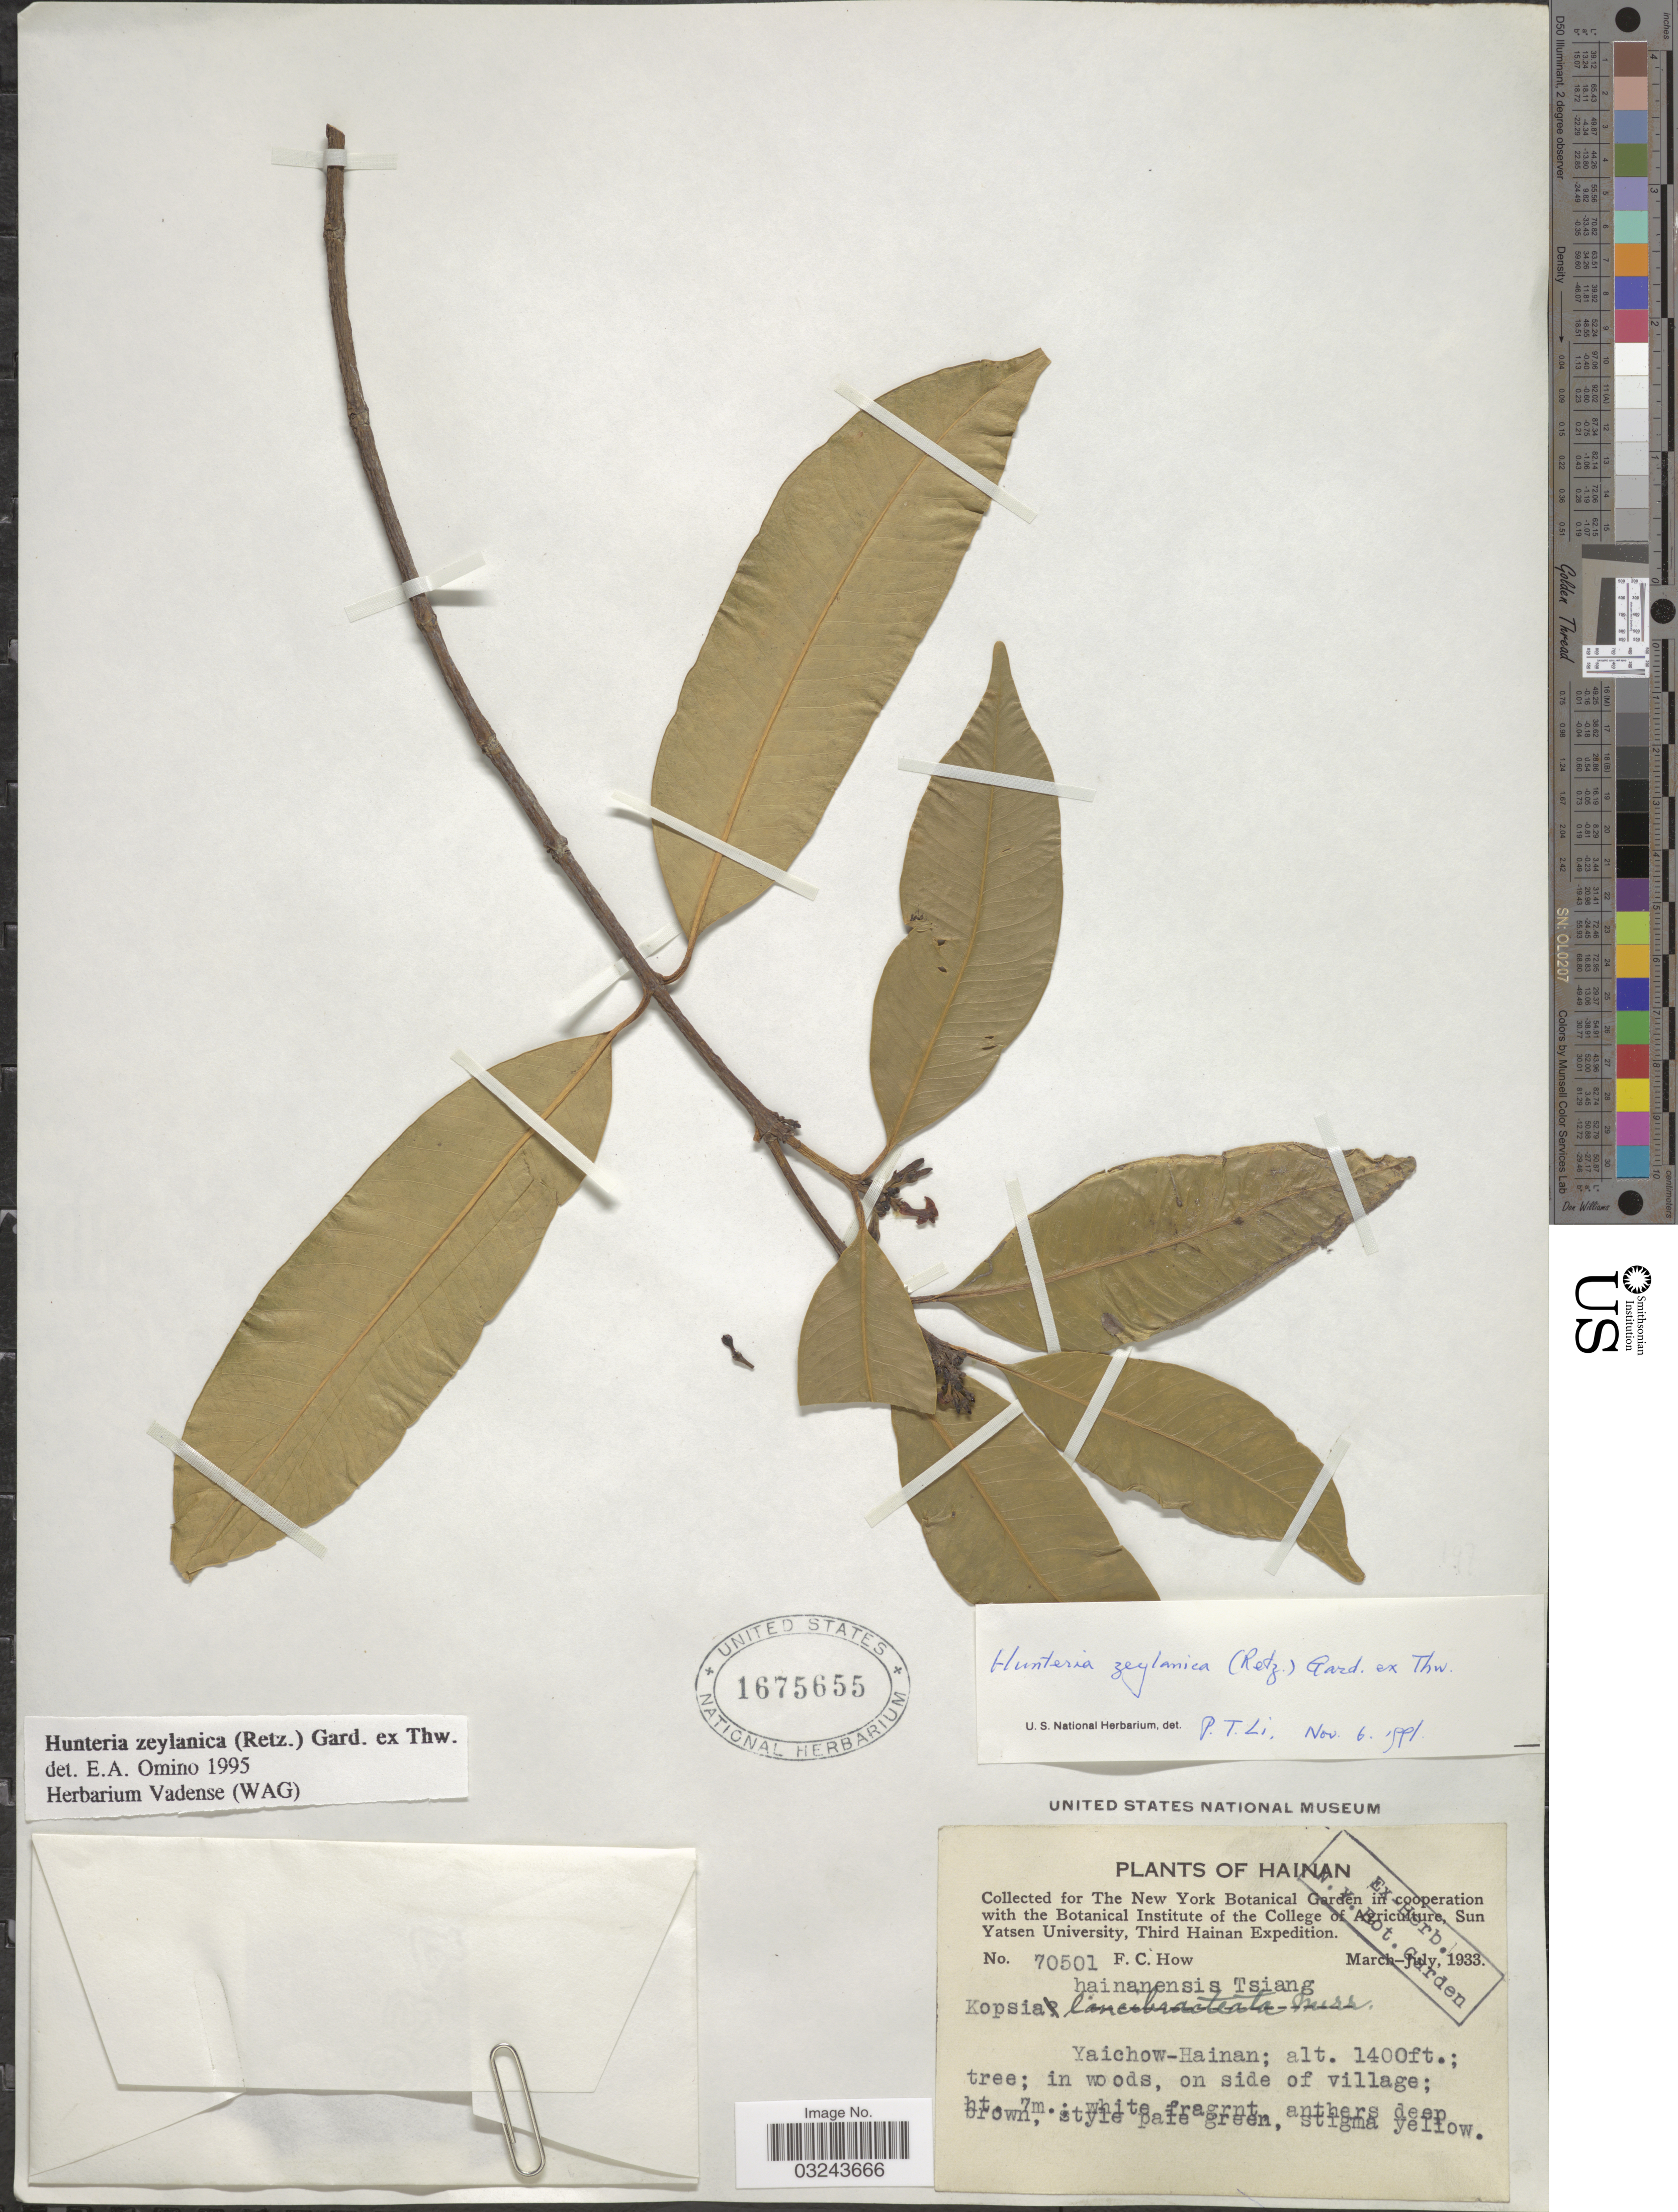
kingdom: Plantae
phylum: Tracheophyta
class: Magnoliopsida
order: Gentianales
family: Apocynaceae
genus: Hunteria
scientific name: Hunteria zeylanica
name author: (Retz.) Gardner ex Thwaites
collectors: F. C. How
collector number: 70501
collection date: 1933-03/1933-07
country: China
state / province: Hainan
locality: Yaichow; in woods, on side of village.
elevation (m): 427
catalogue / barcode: US 1675655